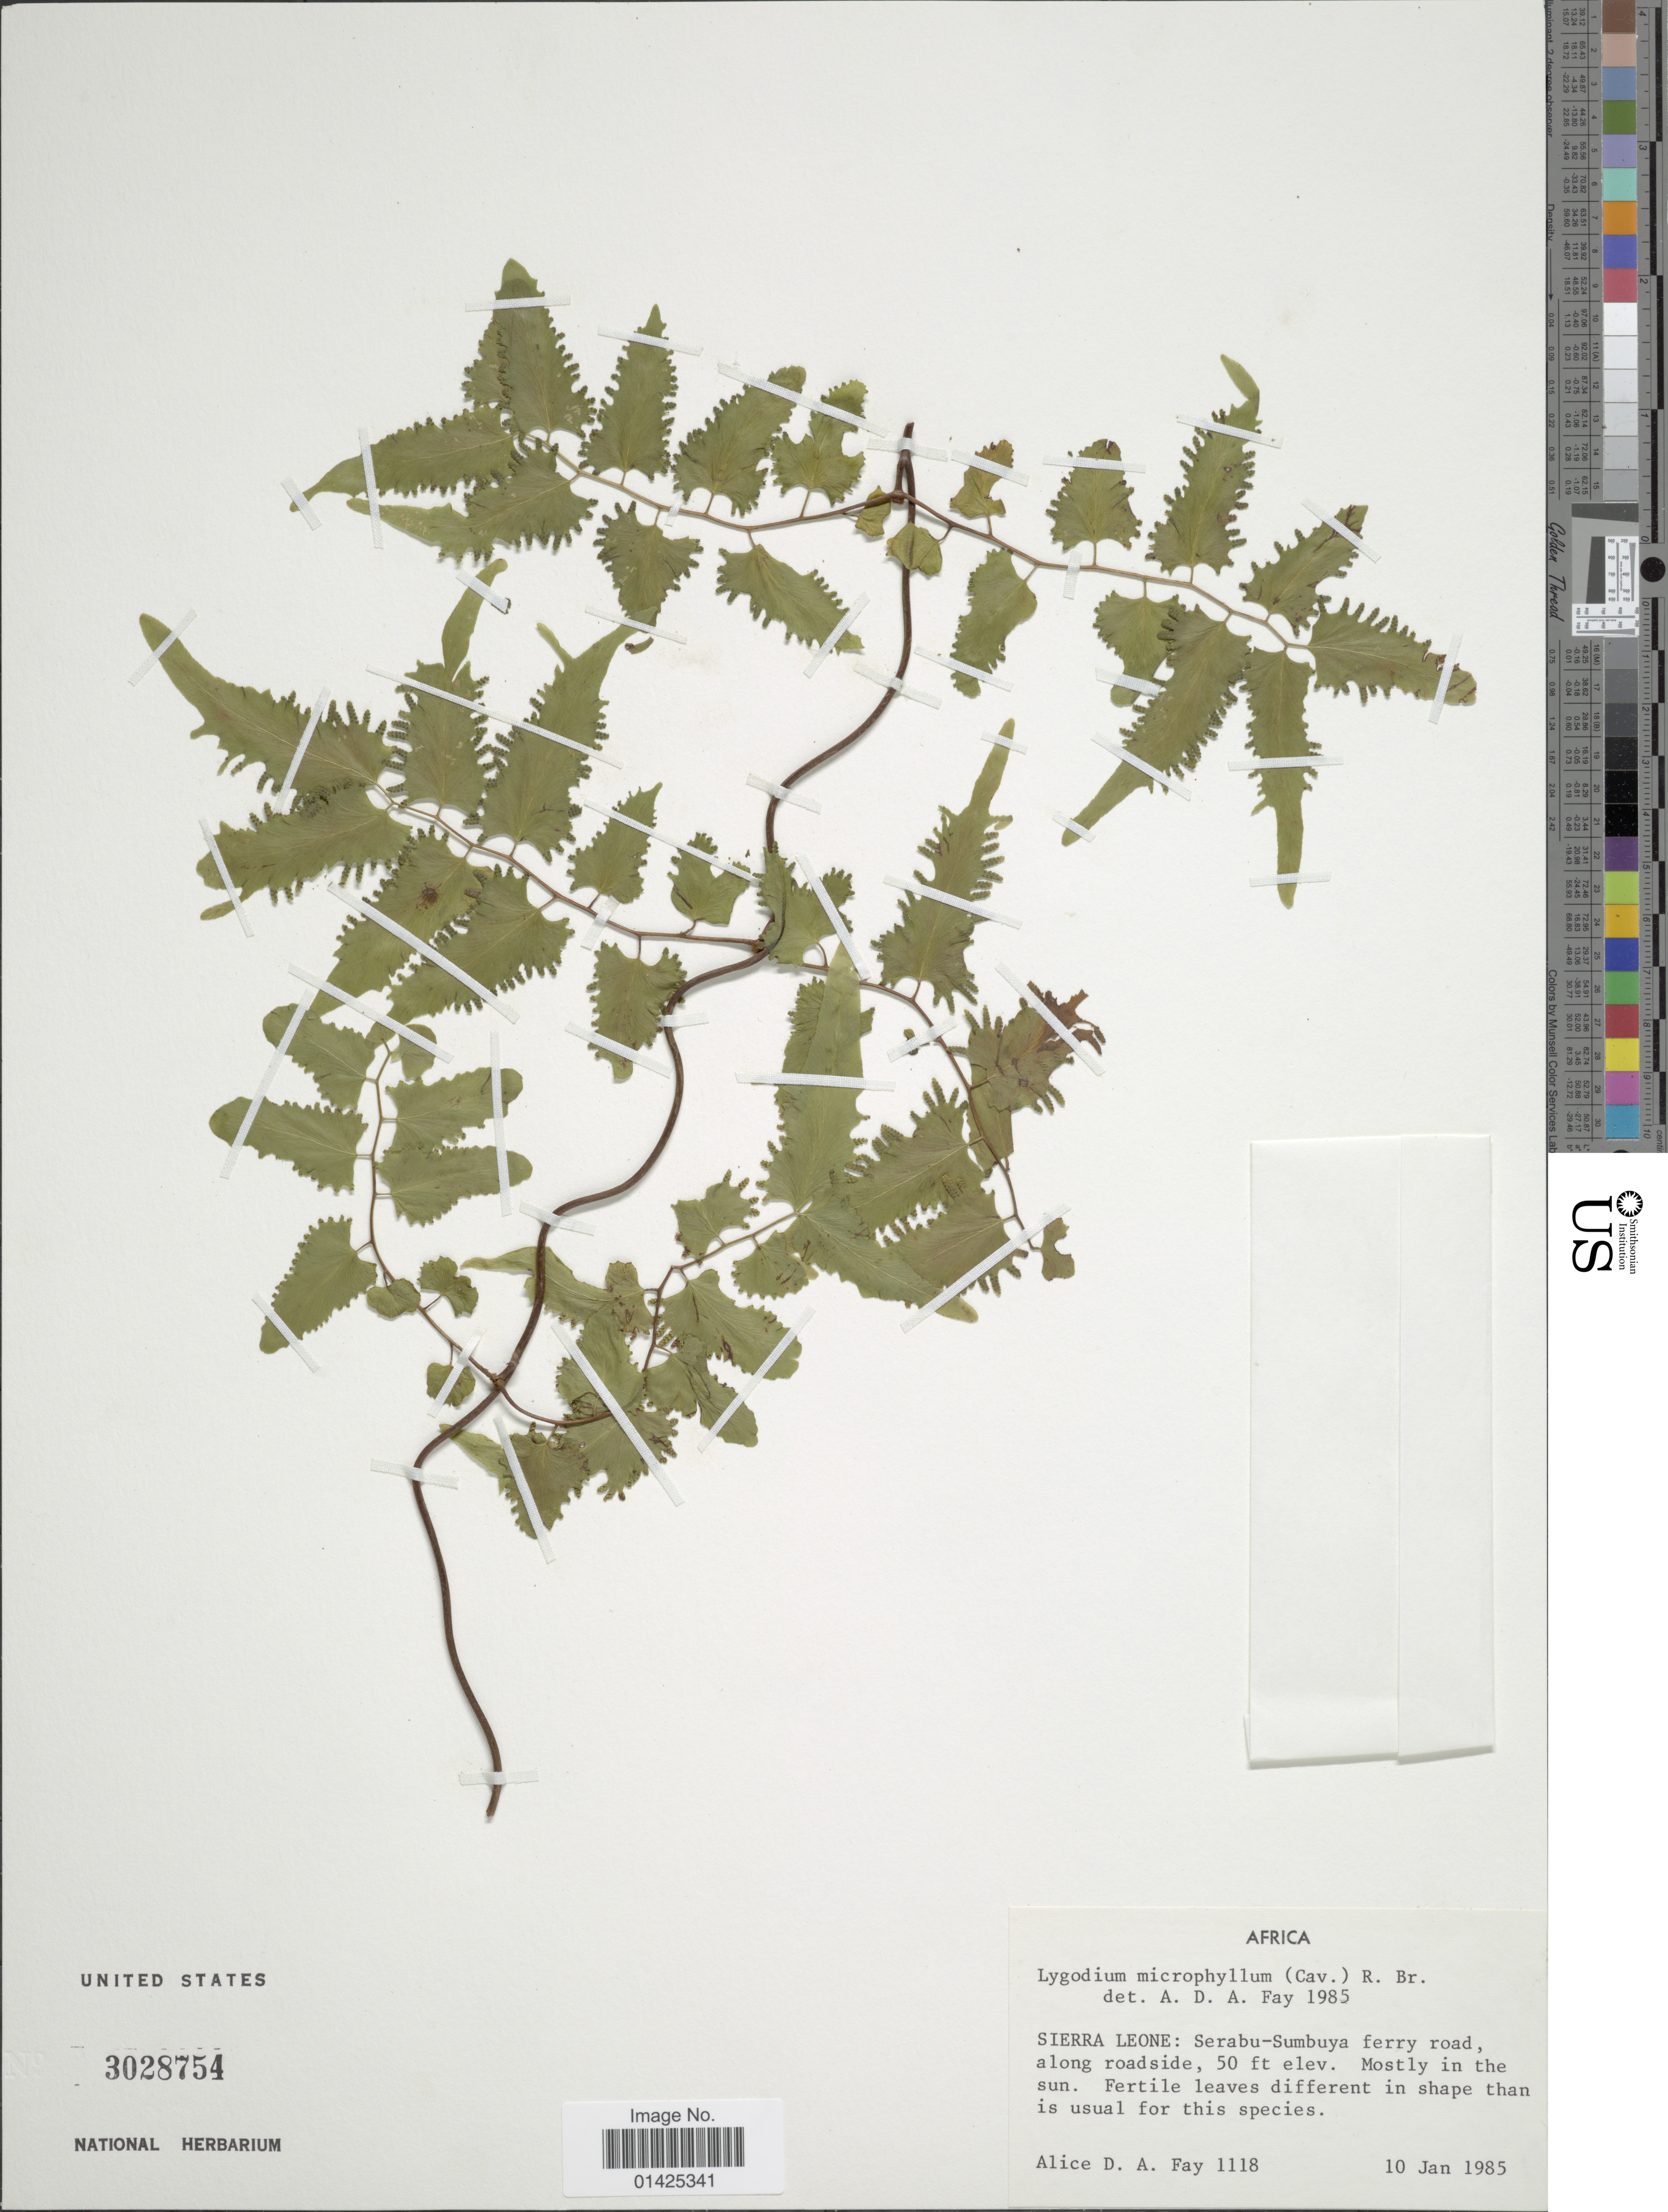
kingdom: Plantae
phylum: Tracheophyta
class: Polypodiopsida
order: Schizaeales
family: Lygodiaceae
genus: Lygodium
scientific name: Lygodium microphyllum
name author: (Cav.) R. Br.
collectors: A. Fay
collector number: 1118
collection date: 1985-01-10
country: Sierra Leone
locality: Africa, Sierra Leone: Serabu-Sumbuya ferry roaaad, along roadside.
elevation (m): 15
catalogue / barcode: US 3028754